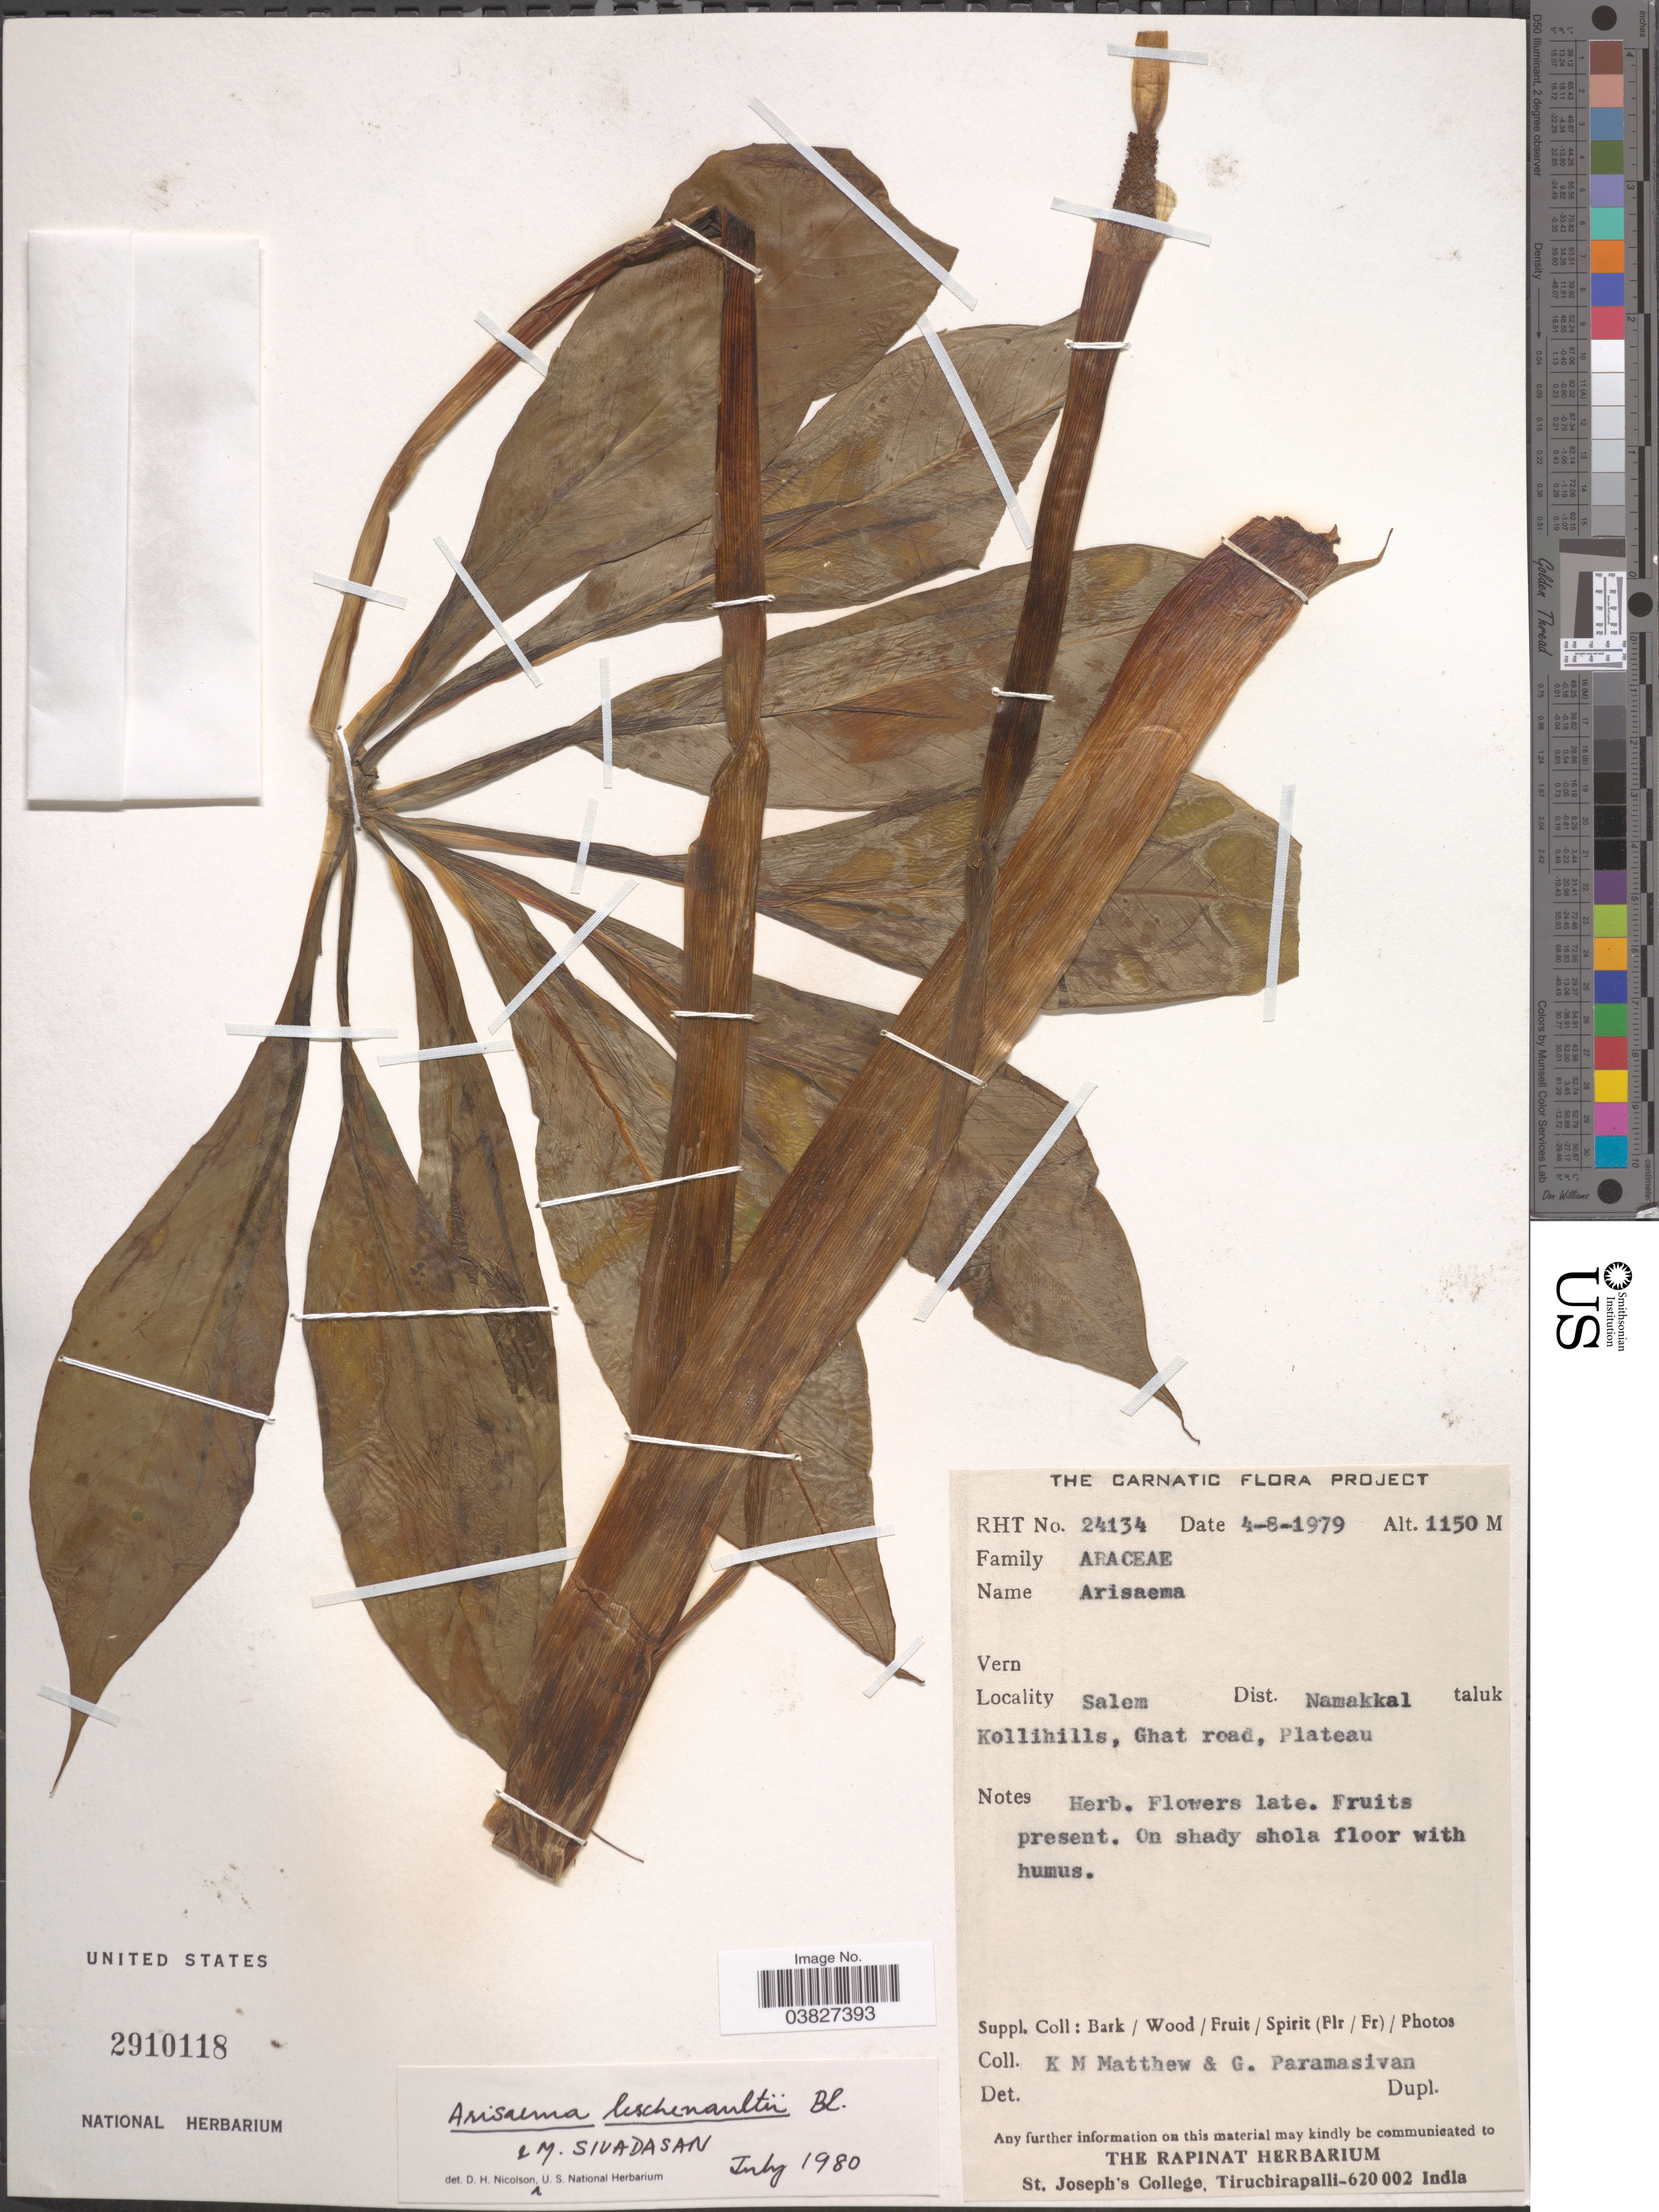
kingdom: Plantae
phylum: Tracheophyta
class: Liliopsida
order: Alismatales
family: Araceae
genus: Arisaema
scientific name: Arisaema leschenaultii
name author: Blume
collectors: K. M. Matthew & G. Paramasivan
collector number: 24134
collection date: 1979-08-04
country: India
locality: Salem Dist. Namakkal taluk. Kollihills, Ghat road, Plateau.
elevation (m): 1150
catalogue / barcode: US 2910118